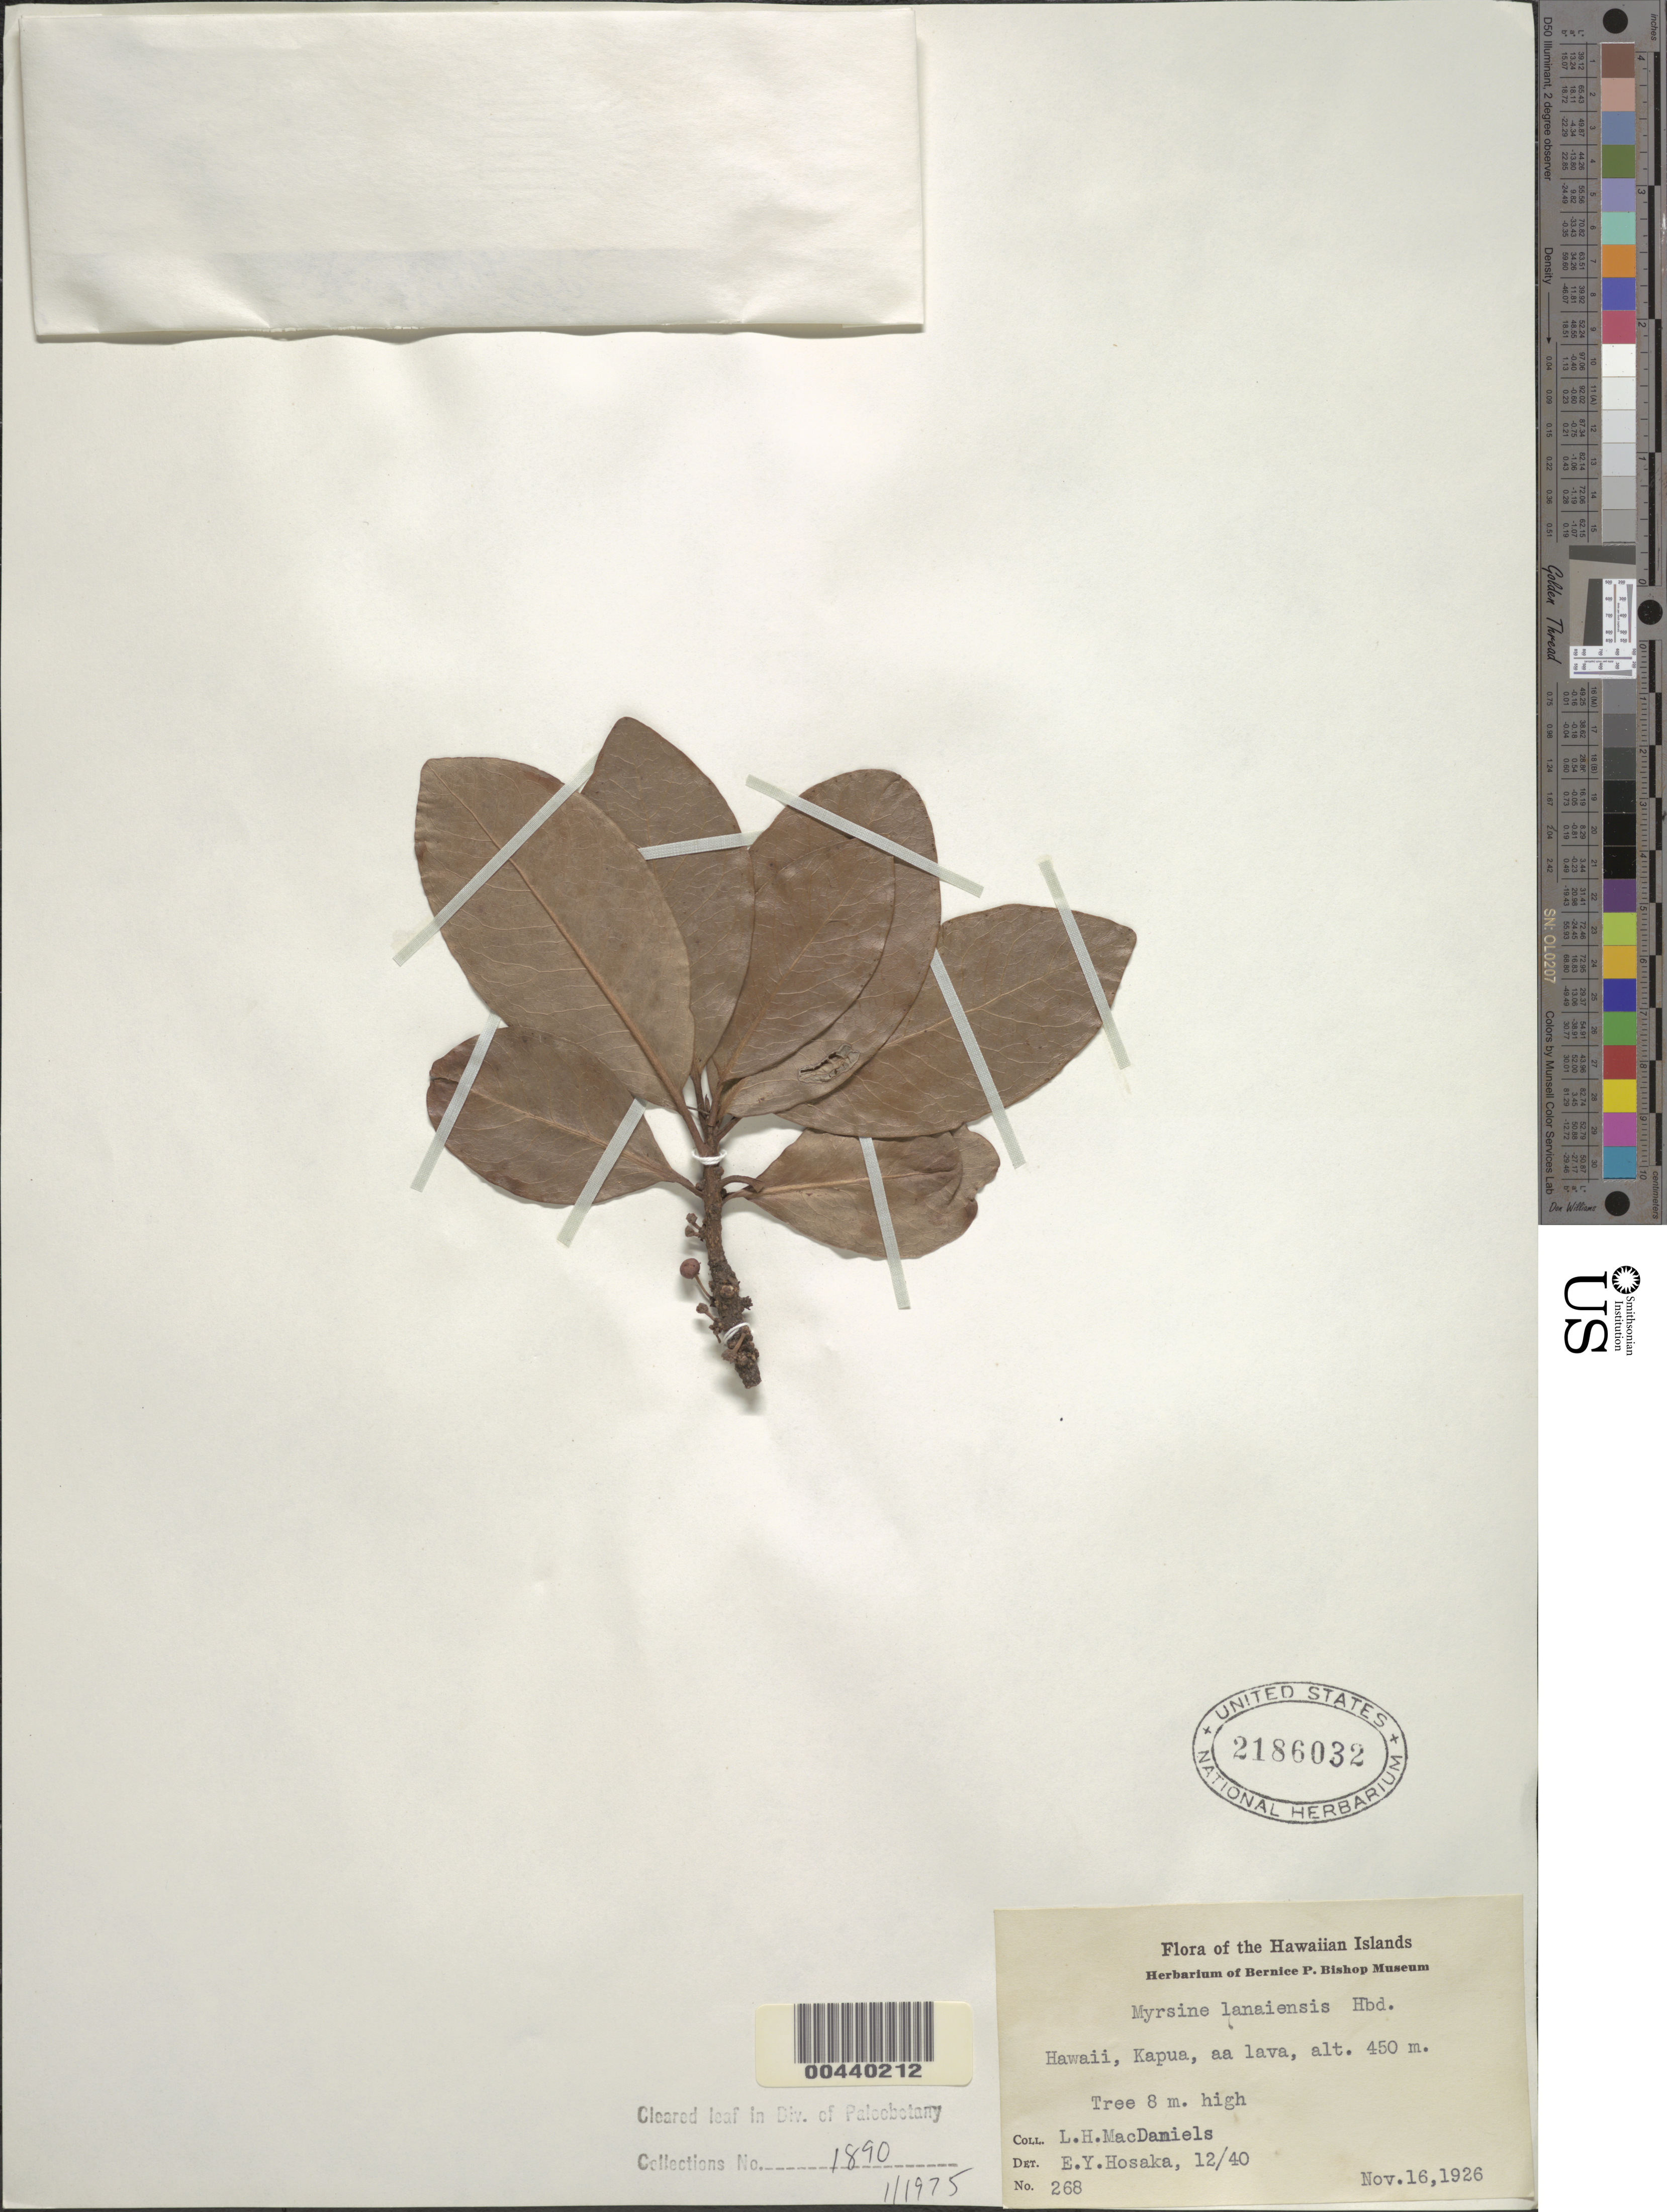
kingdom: Plantae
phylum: Tracheophyta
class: Magnoliopsida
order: Ericales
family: Primulaceae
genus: Myrsine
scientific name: Myrsine lanaiensis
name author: Hillebr.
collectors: L. MacDaniels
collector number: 268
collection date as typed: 16 Nov 1926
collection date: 1926-11-16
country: United States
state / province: Hawaii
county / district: Hawaii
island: Hawaii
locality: Kapua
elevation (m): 450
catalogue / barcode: US 2186032